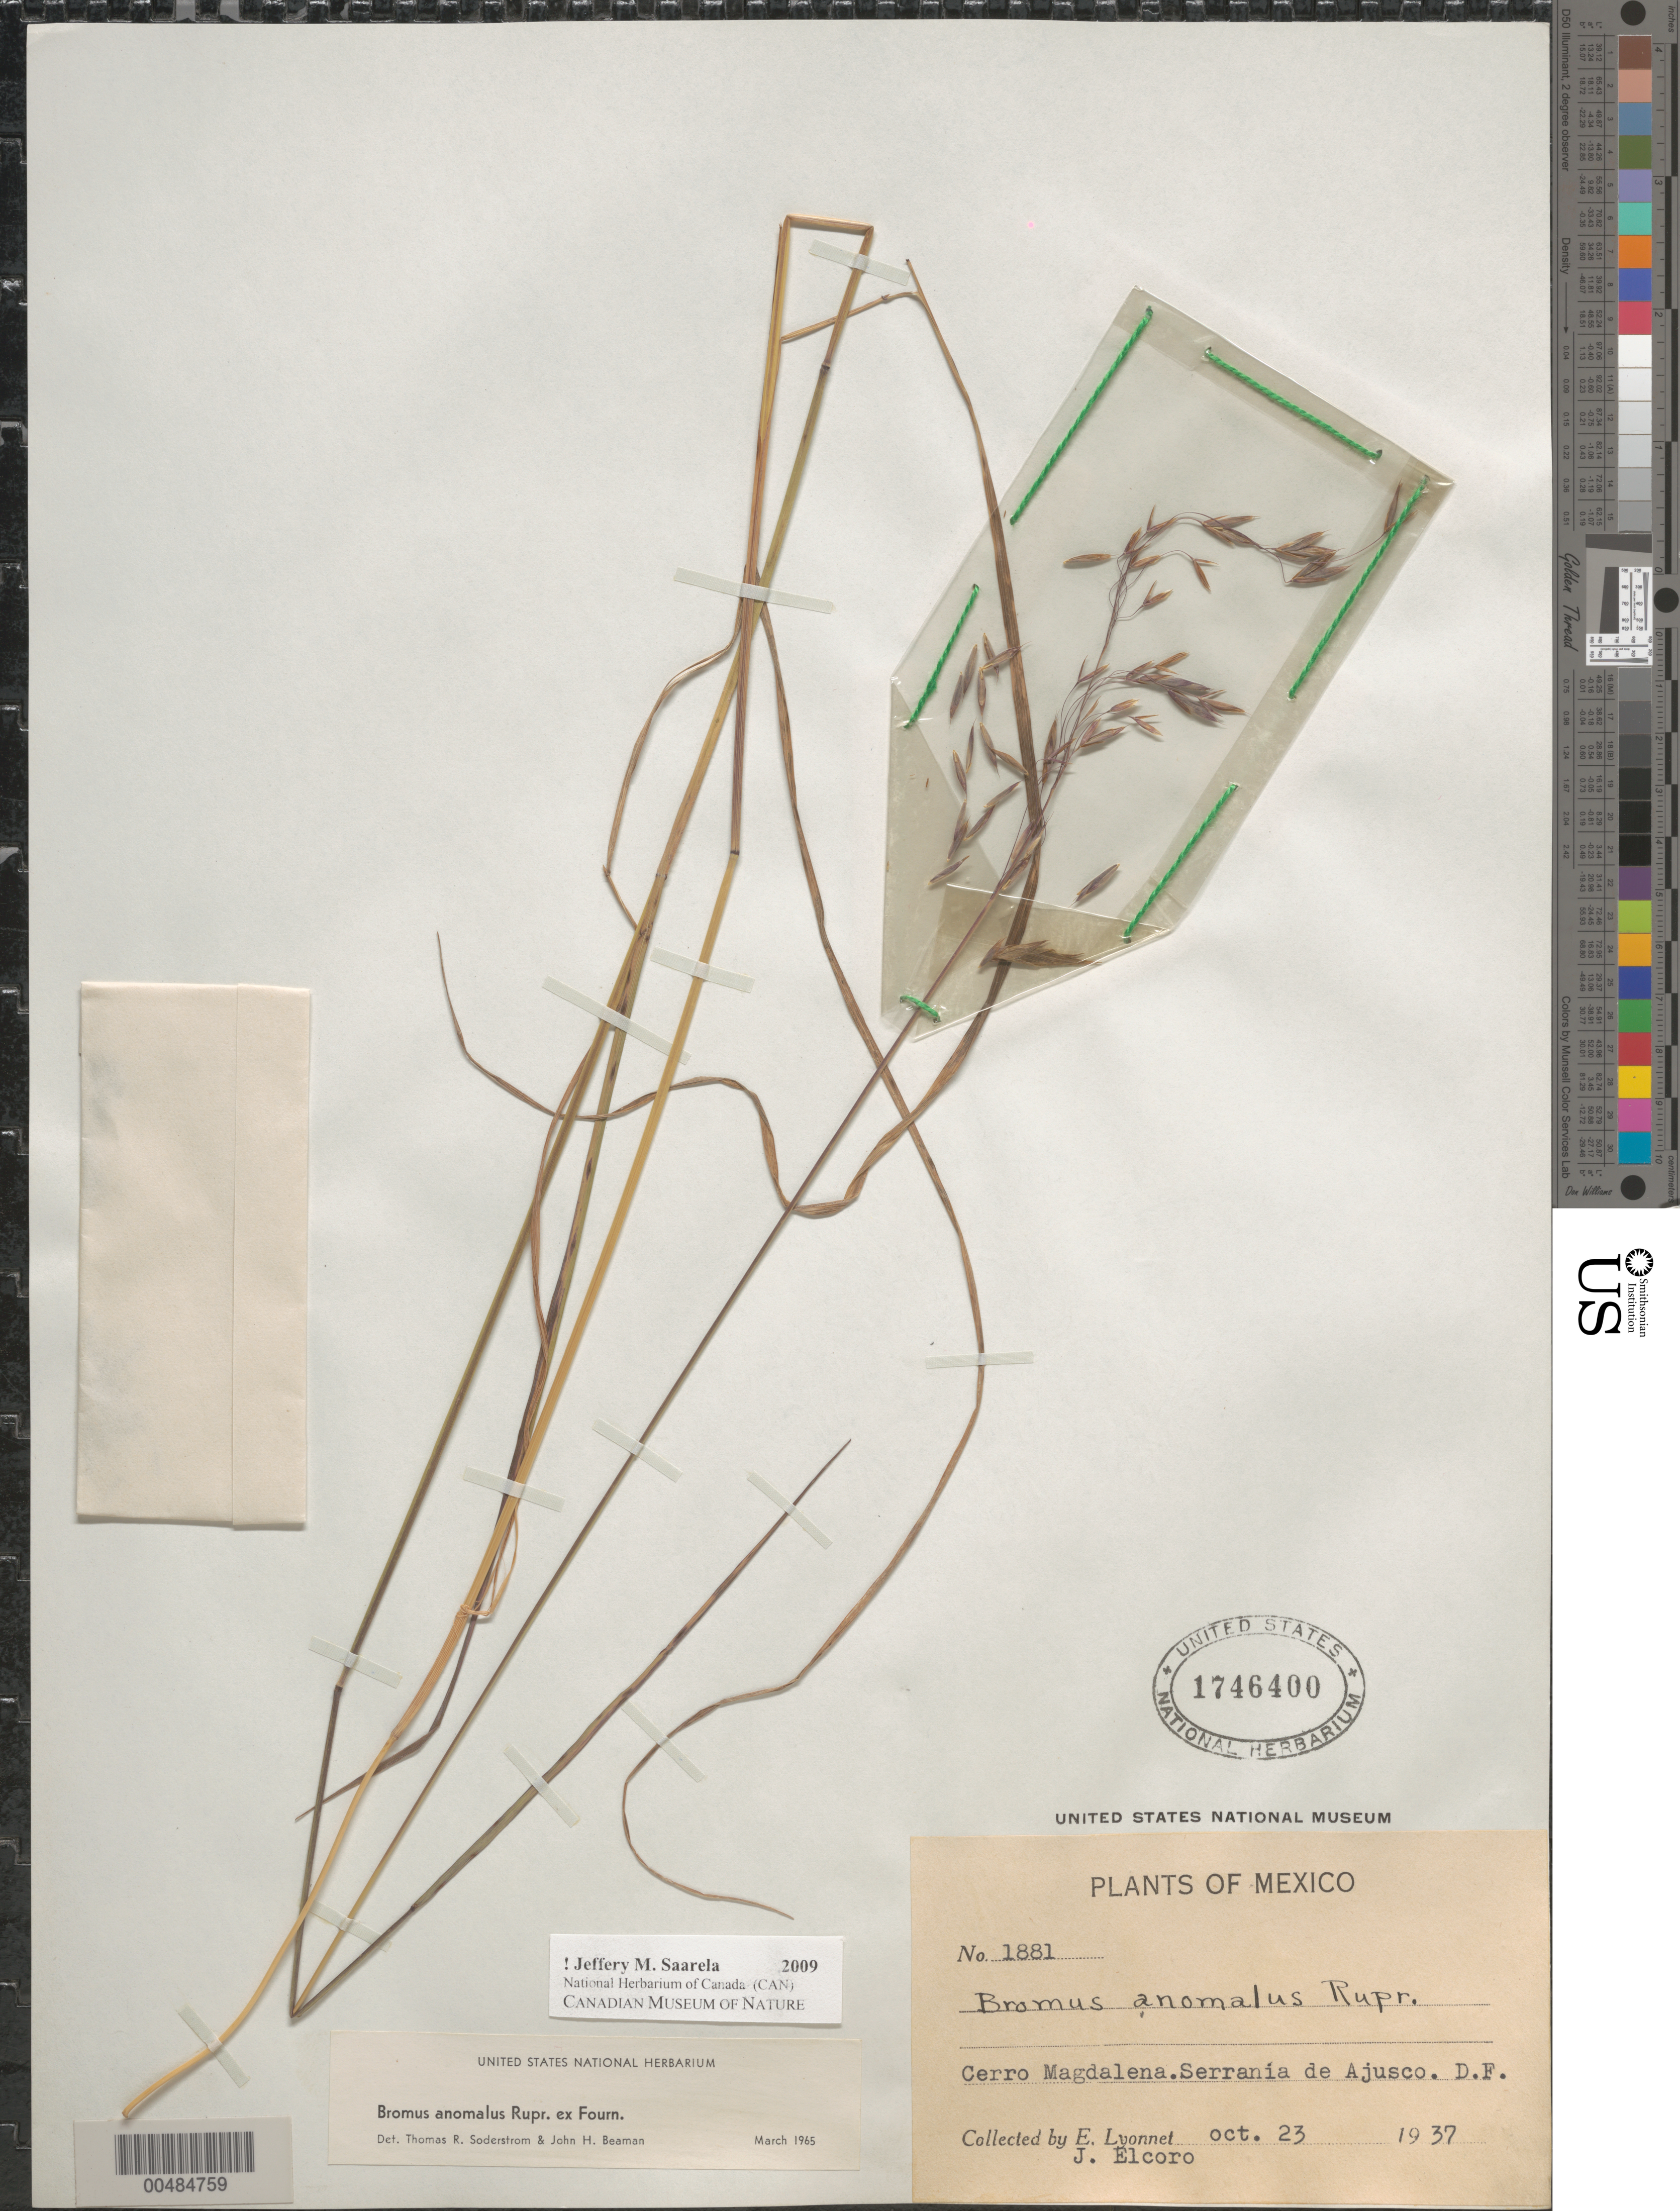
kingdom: Plantae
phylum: Tracheophyta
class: Liliopsida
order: Poales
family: Poaceae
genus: Bromus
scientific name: Bromus anomalus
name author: Rupr. ex E. Fourn.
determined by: Soderstrom, T. R.; Beaman, J. H.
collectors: Bro. E. Lyonnet & J. Elcoro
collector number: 1881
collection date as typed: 23 Oct 1937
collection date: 1937-10-23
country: Mexico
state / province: Distrito Federal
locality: Cerro Magdalena, Serran¡a de Ajusco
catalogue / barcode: US 1746400